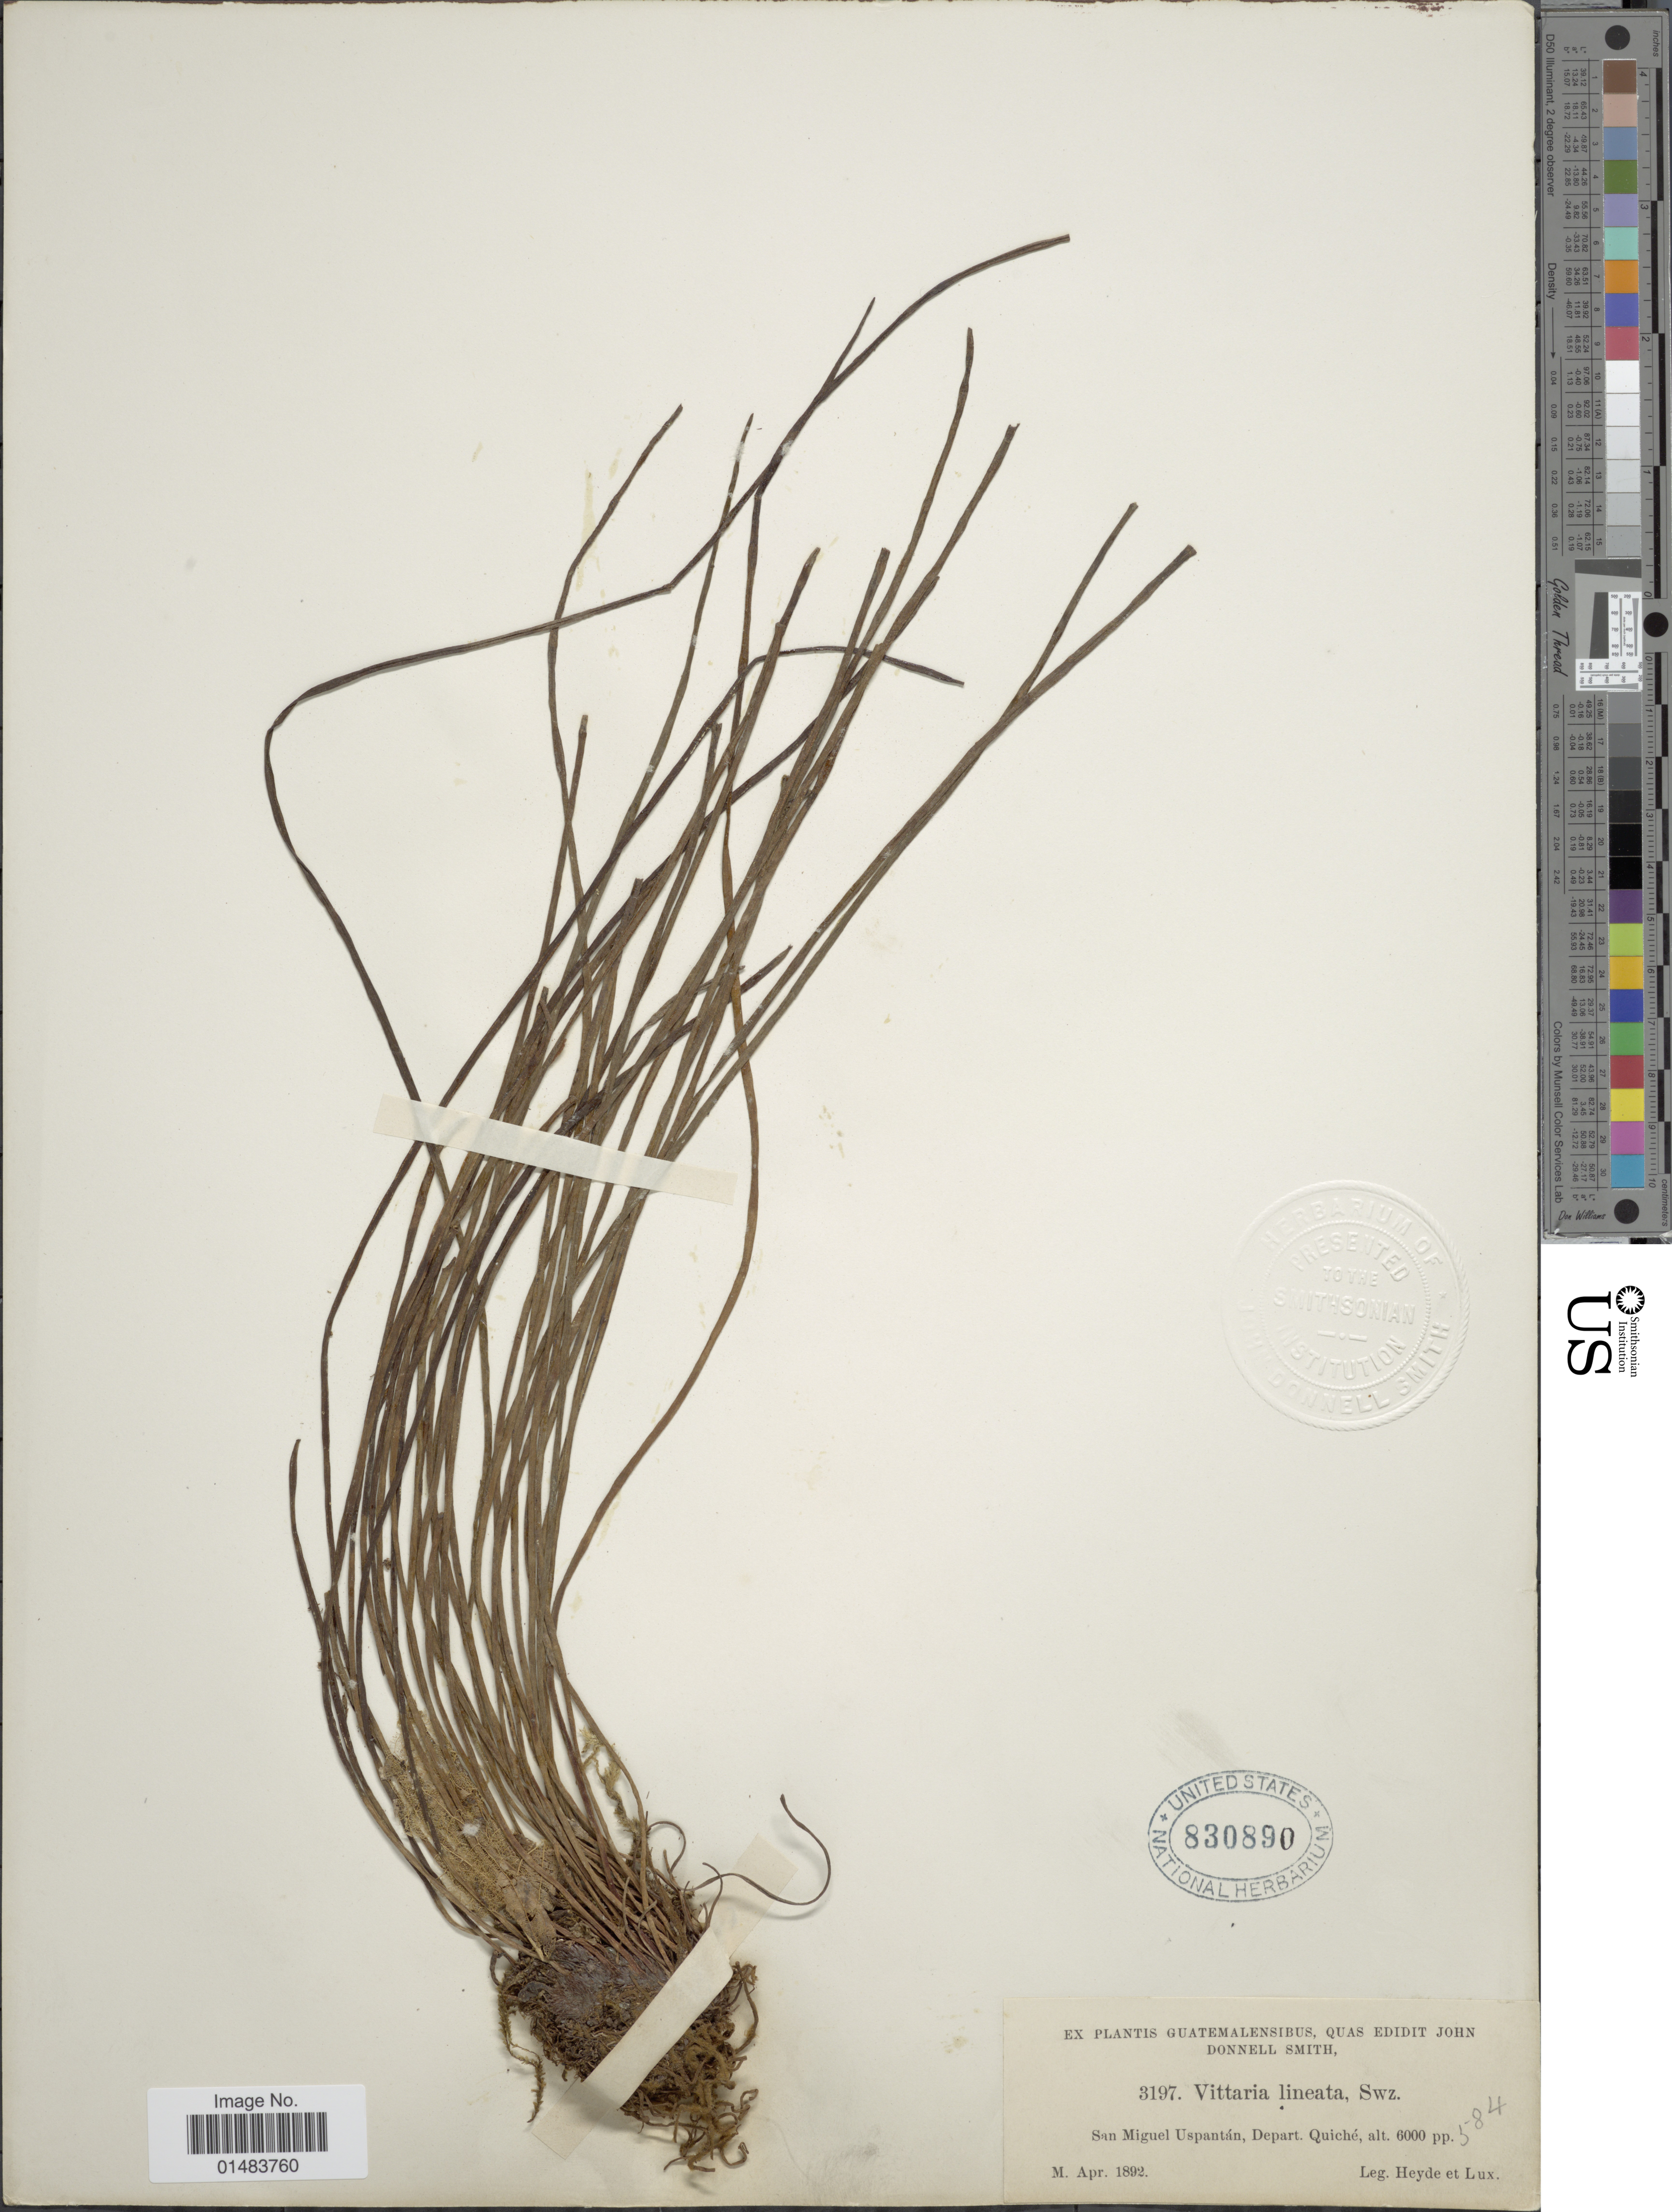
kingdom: Plantae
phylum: Tracheophyta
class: Polypodiopsida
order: Polypodiales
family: Pteridaceae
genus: Vittaria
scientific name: Vittaria lineata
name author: (L.) Sm.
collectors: Heyde & Lux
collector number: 3197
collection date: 1892-04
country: Guatemala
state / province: El Quiché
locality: San Miguel Uspantan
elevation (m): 1829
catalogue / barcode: US 830890